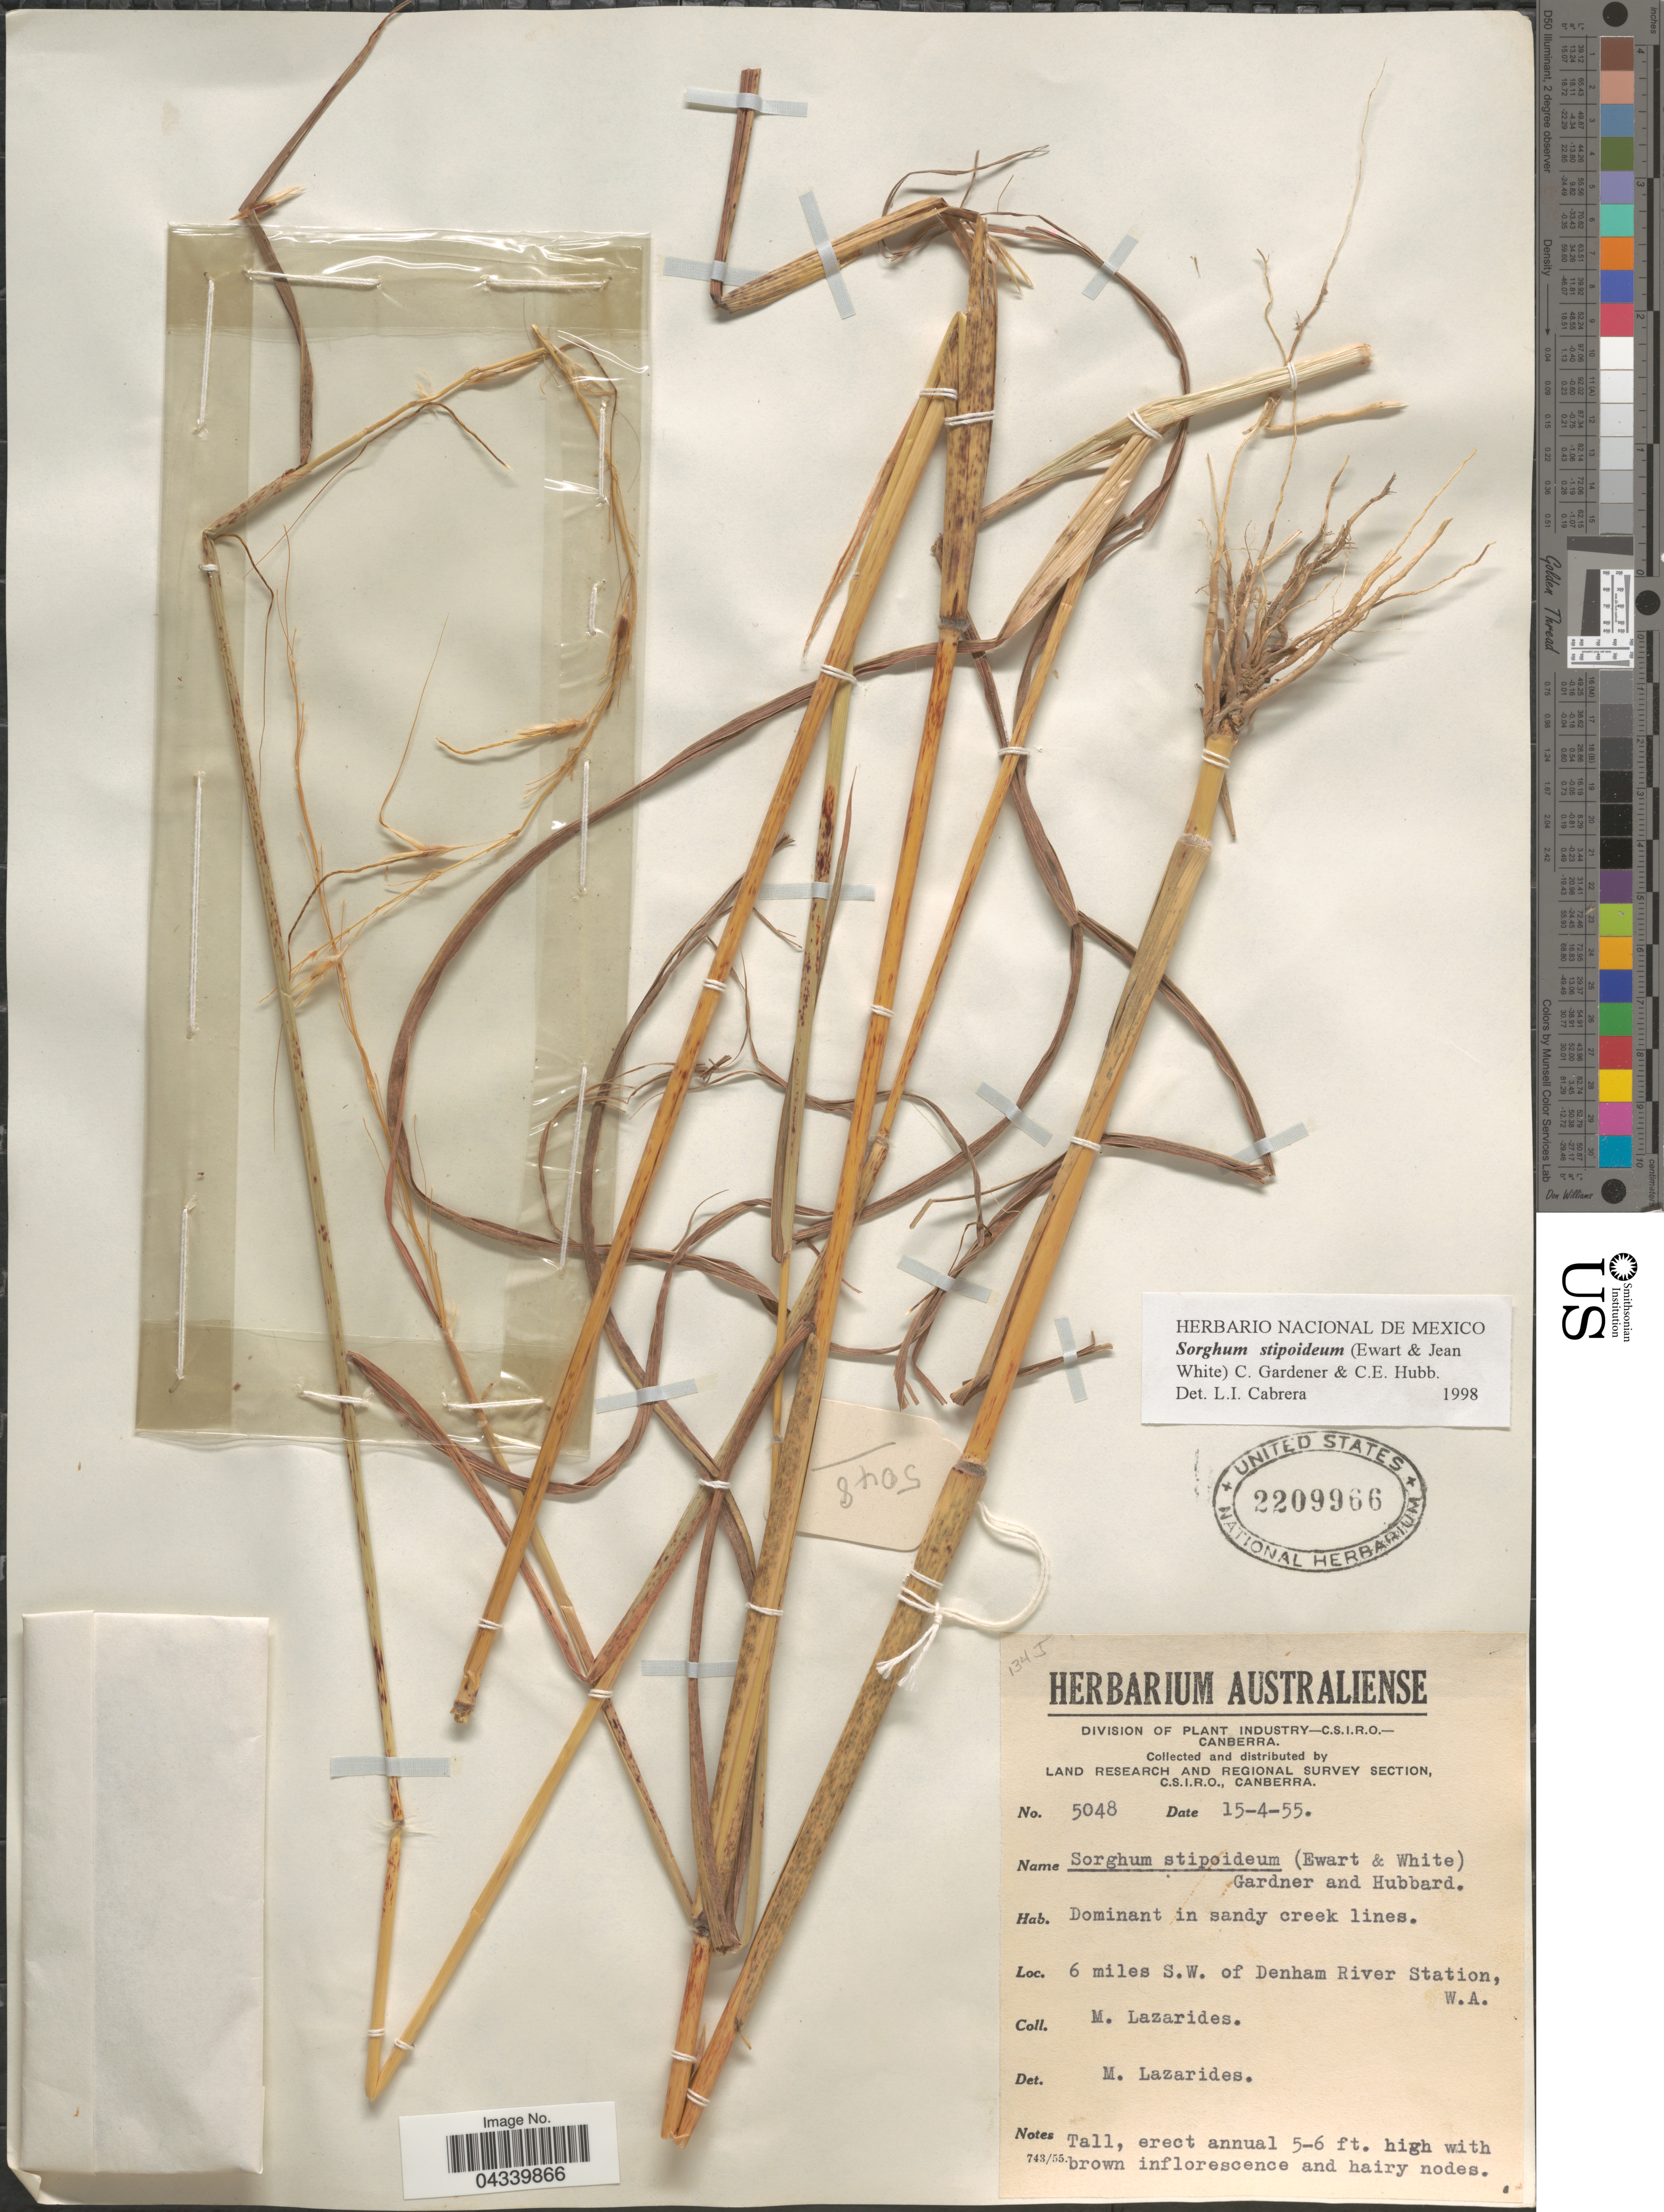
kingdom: Plantae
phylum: Tracheophyta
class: Liliopsida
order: Poales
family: Poaceae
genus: Sorghastrum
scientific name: Sorghastrum stipoides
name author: (Kunth) Nash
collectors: M. Lazarides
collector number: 5048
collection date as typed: Transcribed d/m/y: 15/4/55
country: Australia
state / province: Western Australia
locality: Land Research and Regional Survey Section. 6 miles S.W. of Denham River Station.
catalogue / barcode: US 2209966